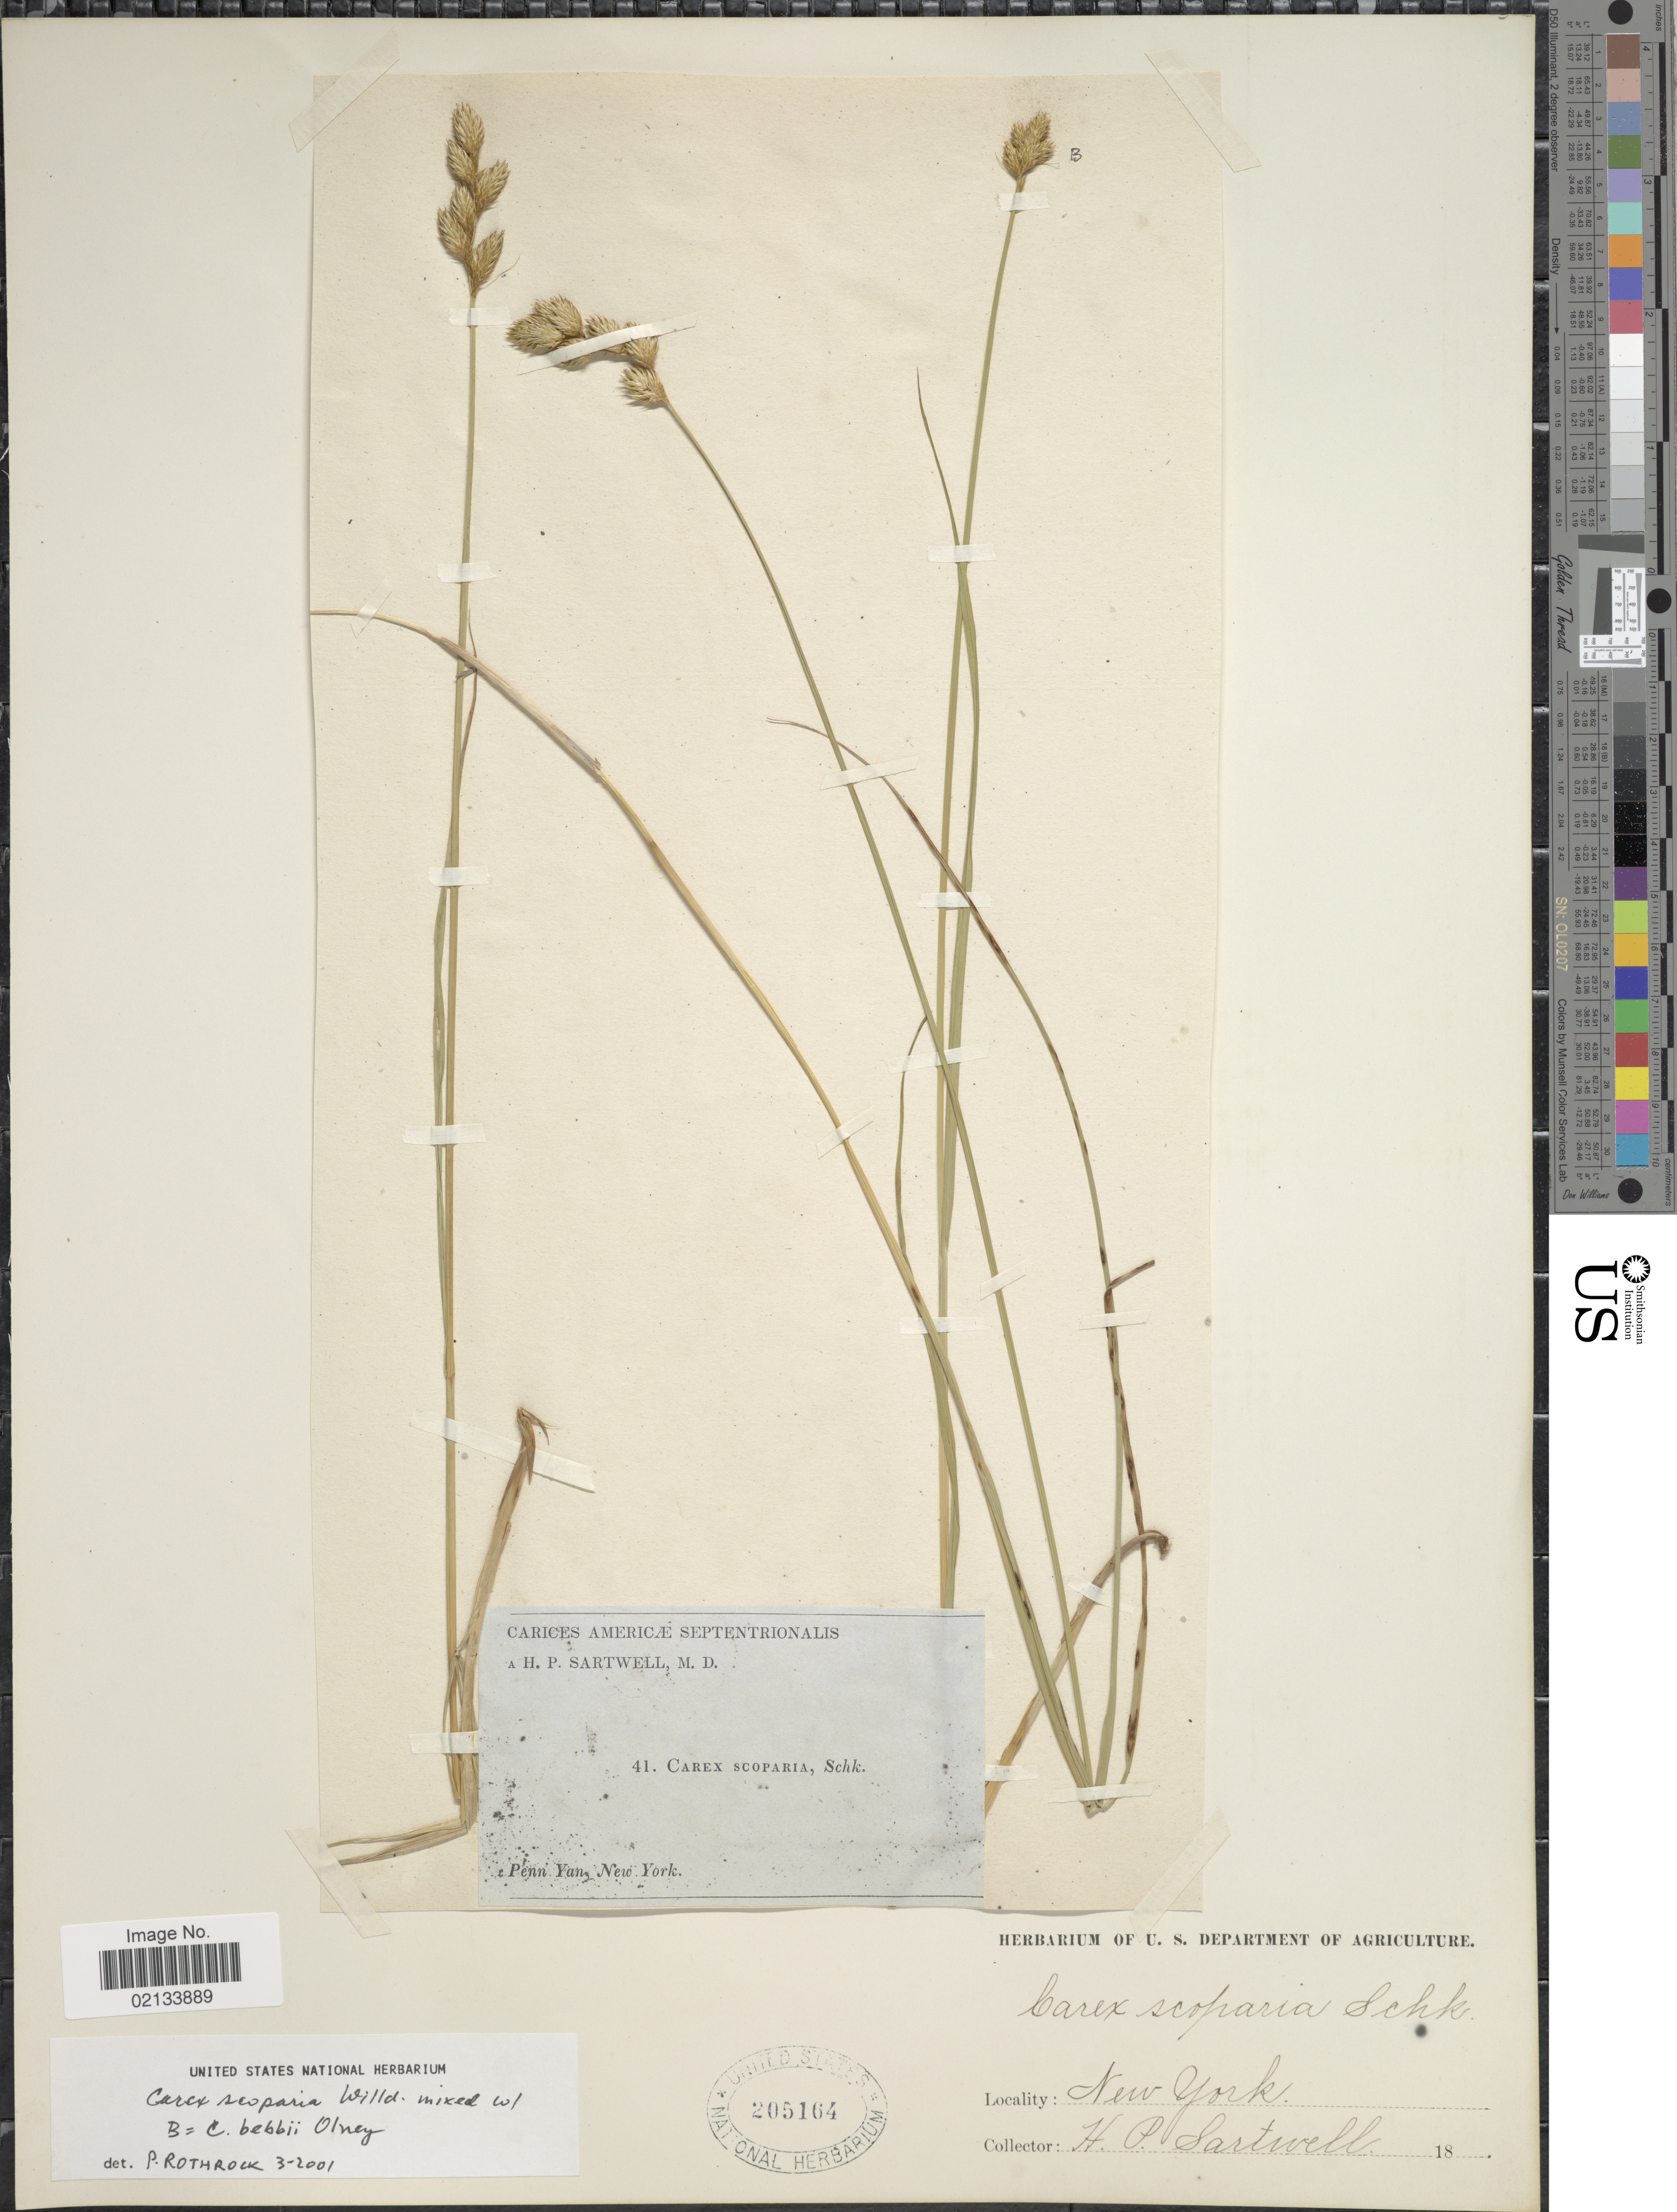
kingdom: Plantae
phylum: Tracheophyta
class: Liliopsida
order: Poales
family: Cyperaceae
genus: Carex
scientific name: Carex scoparia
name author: Schkuhr ex Willd.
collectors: H. P. Sartwell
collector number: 41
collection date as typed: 18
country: United States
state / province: New York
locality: Carices Americae Septentrionalis, Penn Yan.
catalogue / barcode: US 205164